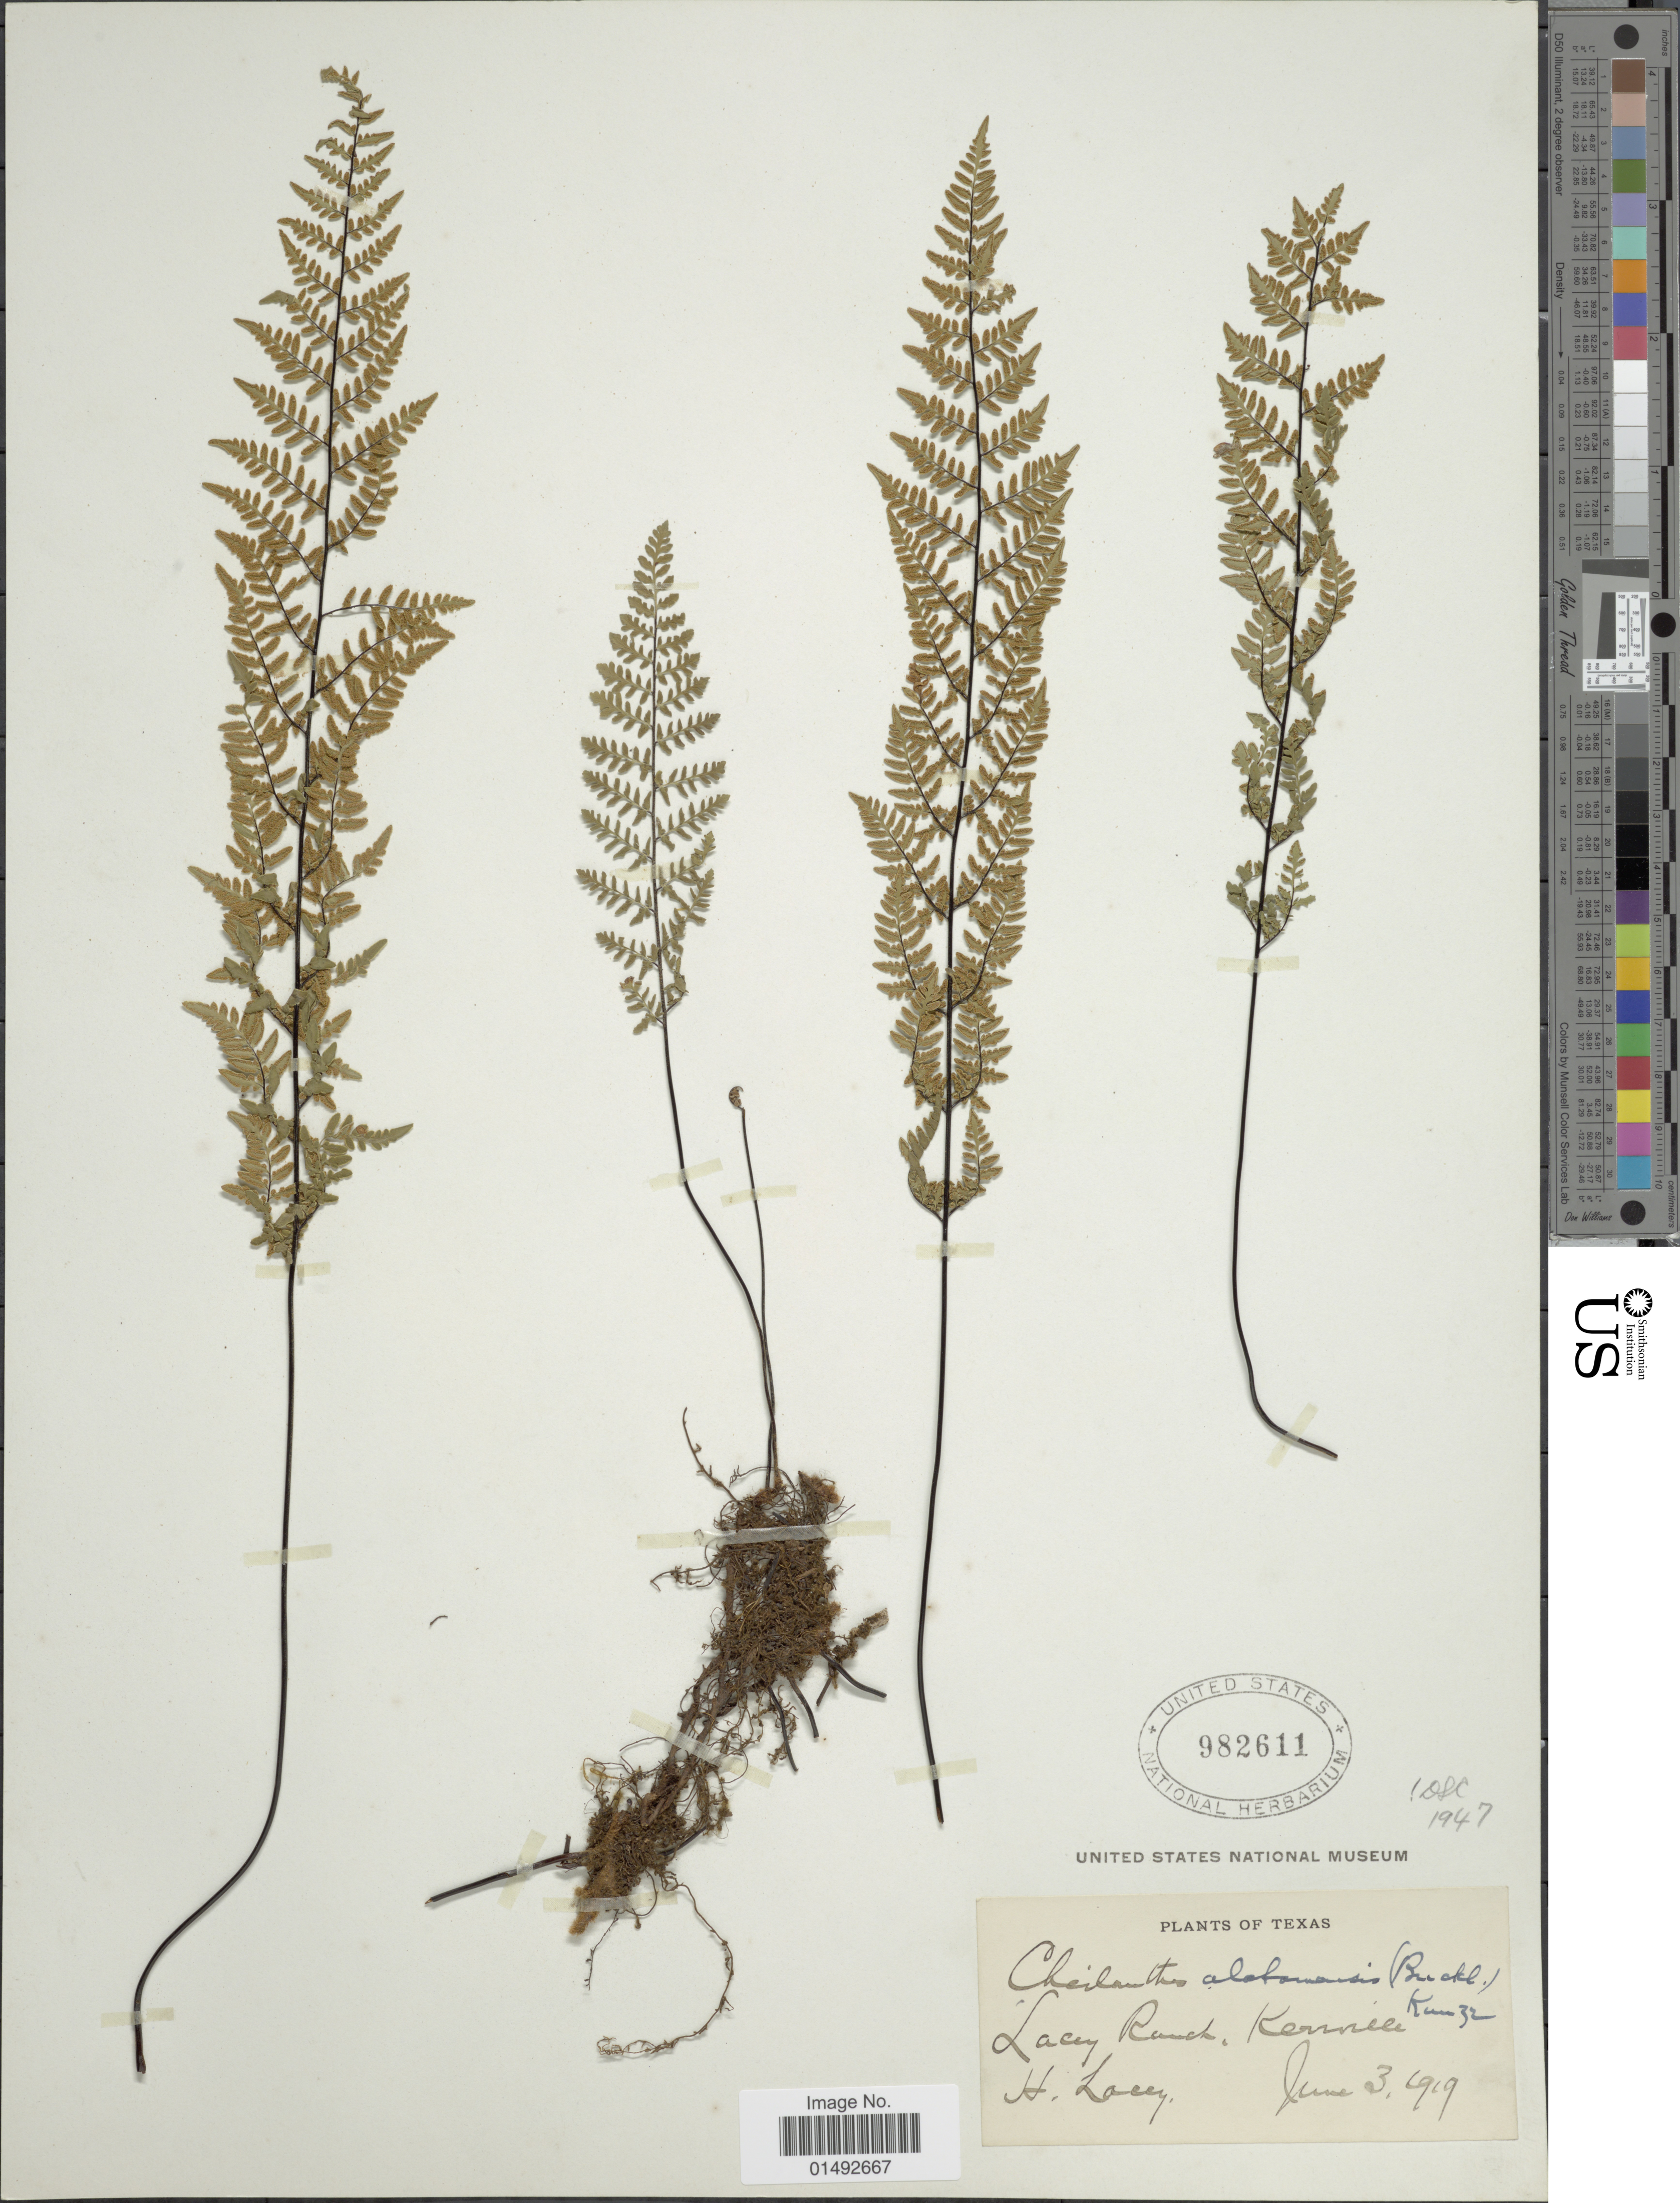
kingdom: Plantae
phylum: Tracheophyta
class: Polypodiopsida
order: Polypodiales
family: Pteridaceae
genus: Myriopteris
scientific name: Myriopteris alabamensis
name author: (Buckley) Grusz & Windham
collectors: H. Lacey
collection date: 1919-06-03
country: United States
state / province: Texas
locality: Lacey Ranch, Kerrville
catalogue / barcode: US 982611